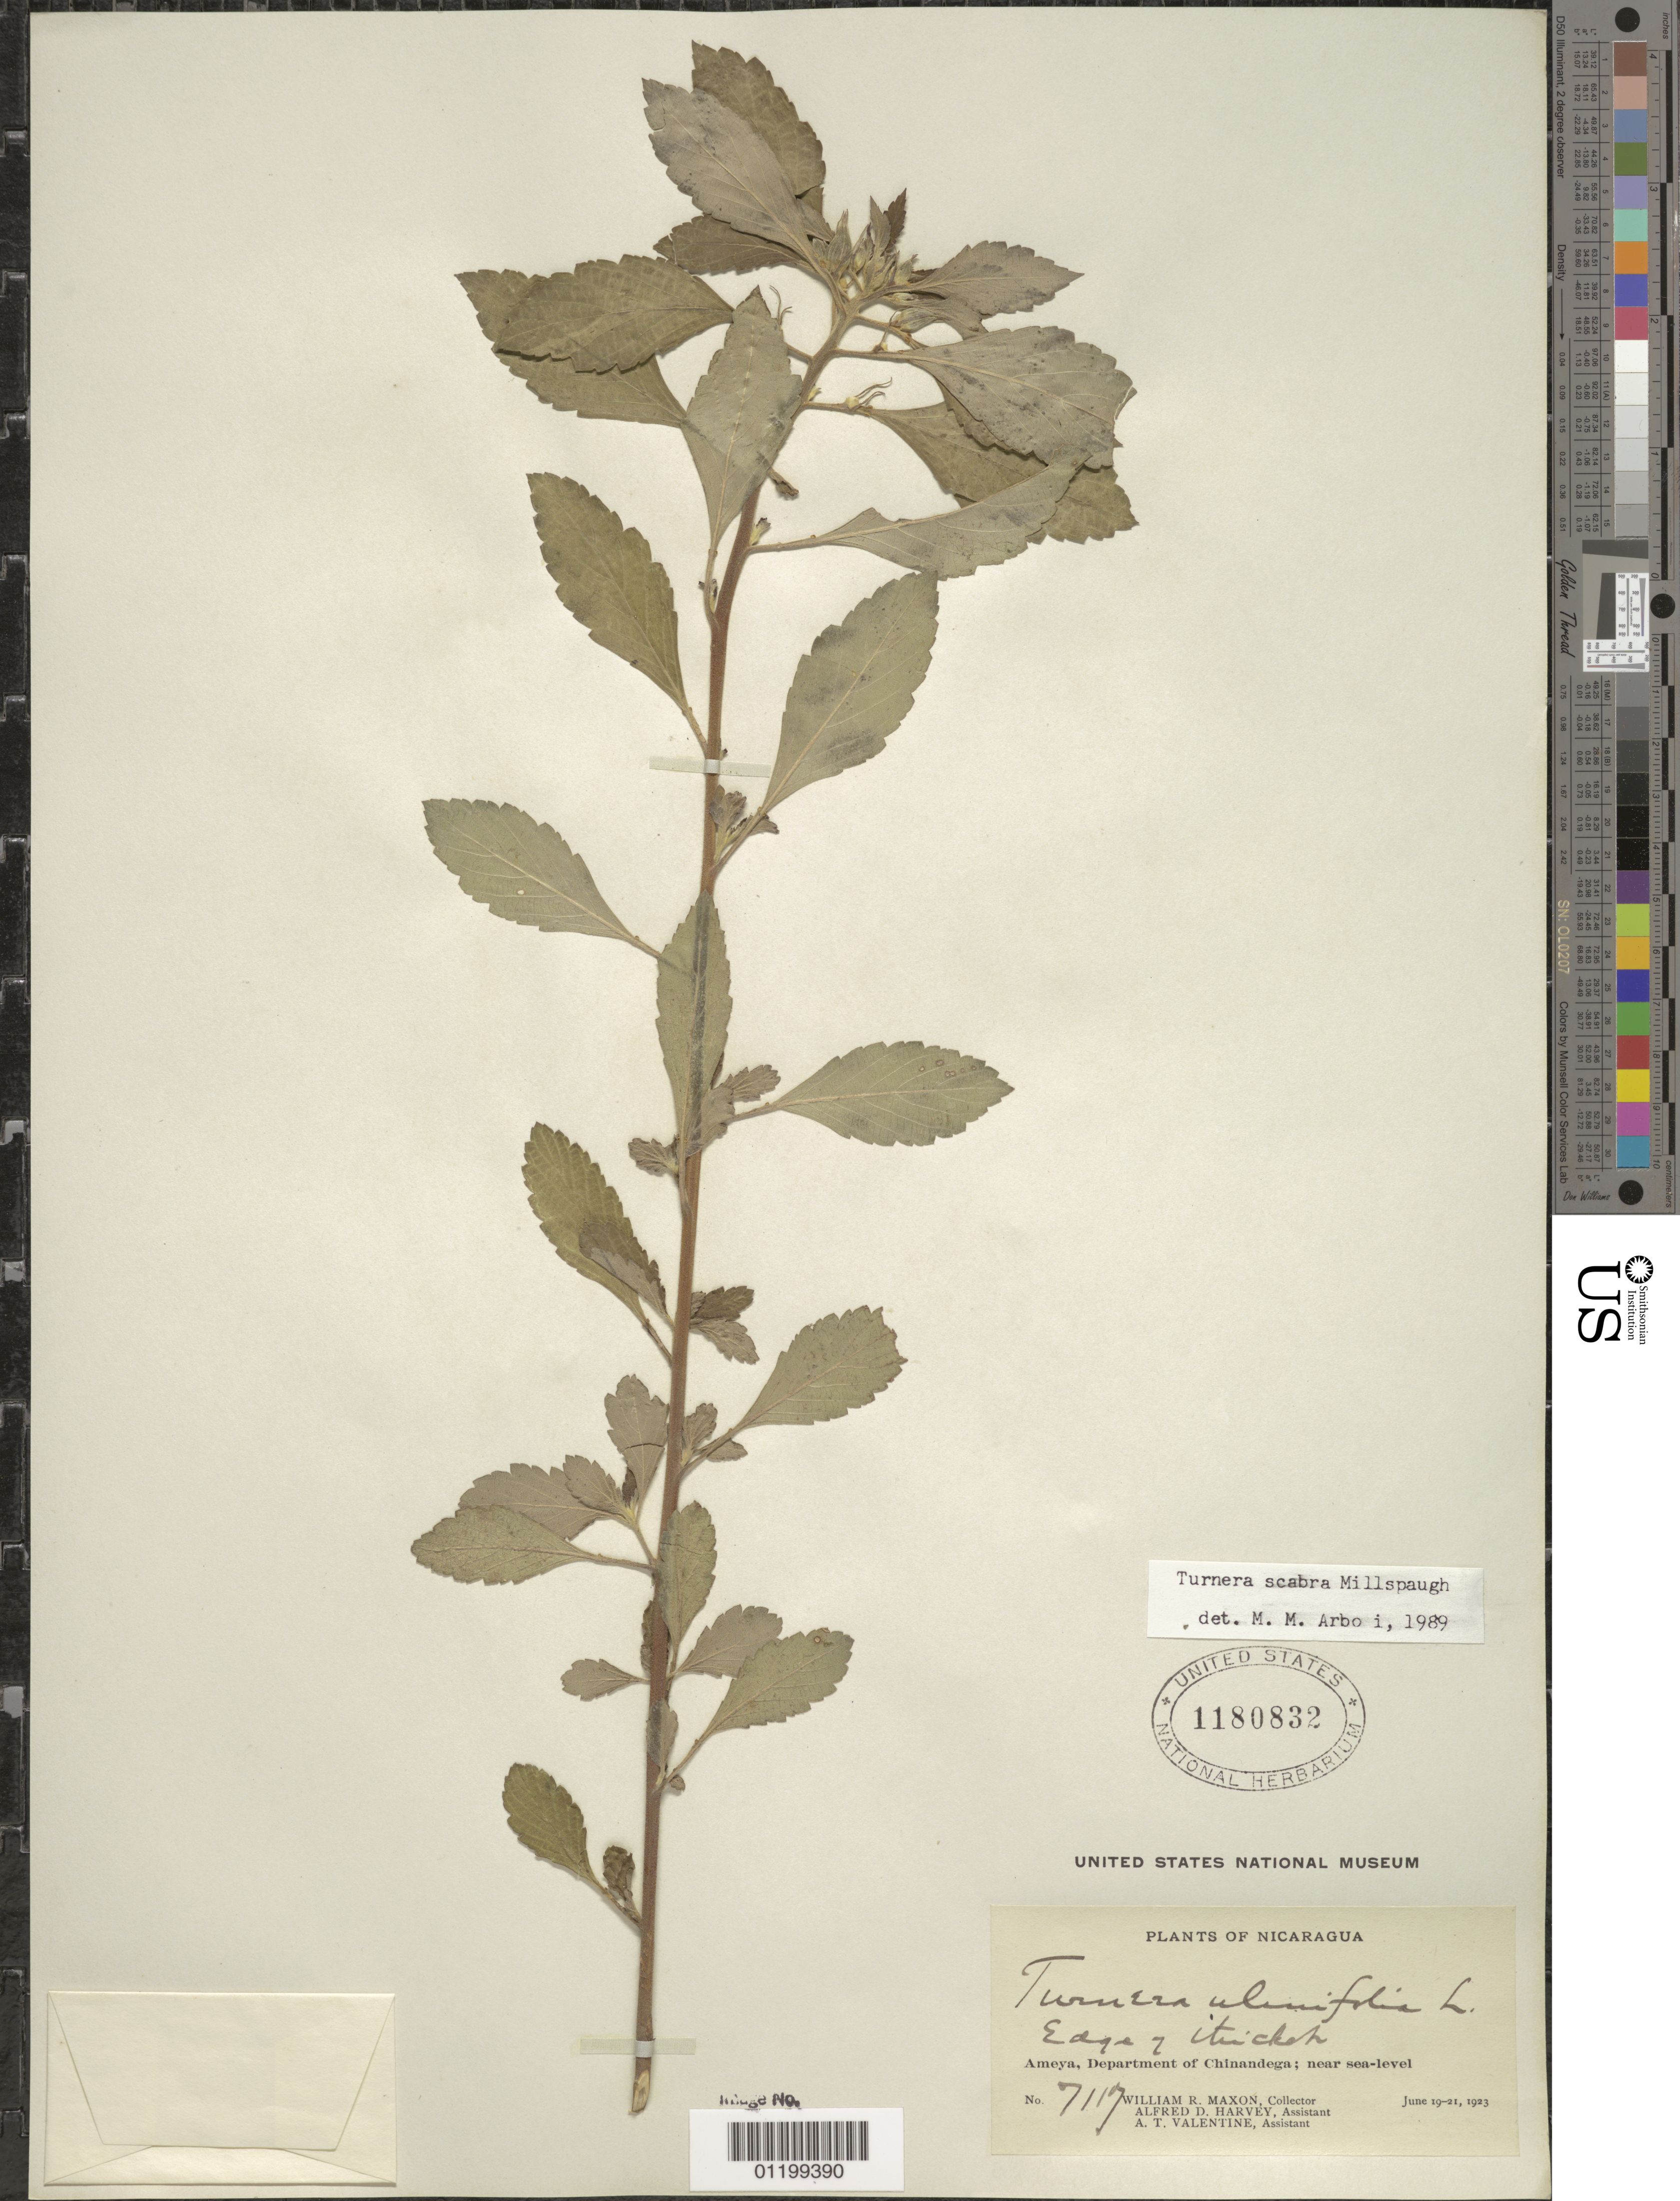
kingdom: Plantae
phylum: Tracheophyta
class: Magnoliopsida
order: Malpighiales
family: Turneraceae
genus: Turnera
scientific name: Turnera scabra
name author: Millsp.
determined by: Arbo, M. M.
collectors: W. R. Maxon, A. D. Harvey & A. Valentine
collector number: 7117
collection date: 1923-06-19/1923-06-21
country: Nicaragua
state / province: Chinandega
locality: Ameya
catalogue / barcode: US 1180832